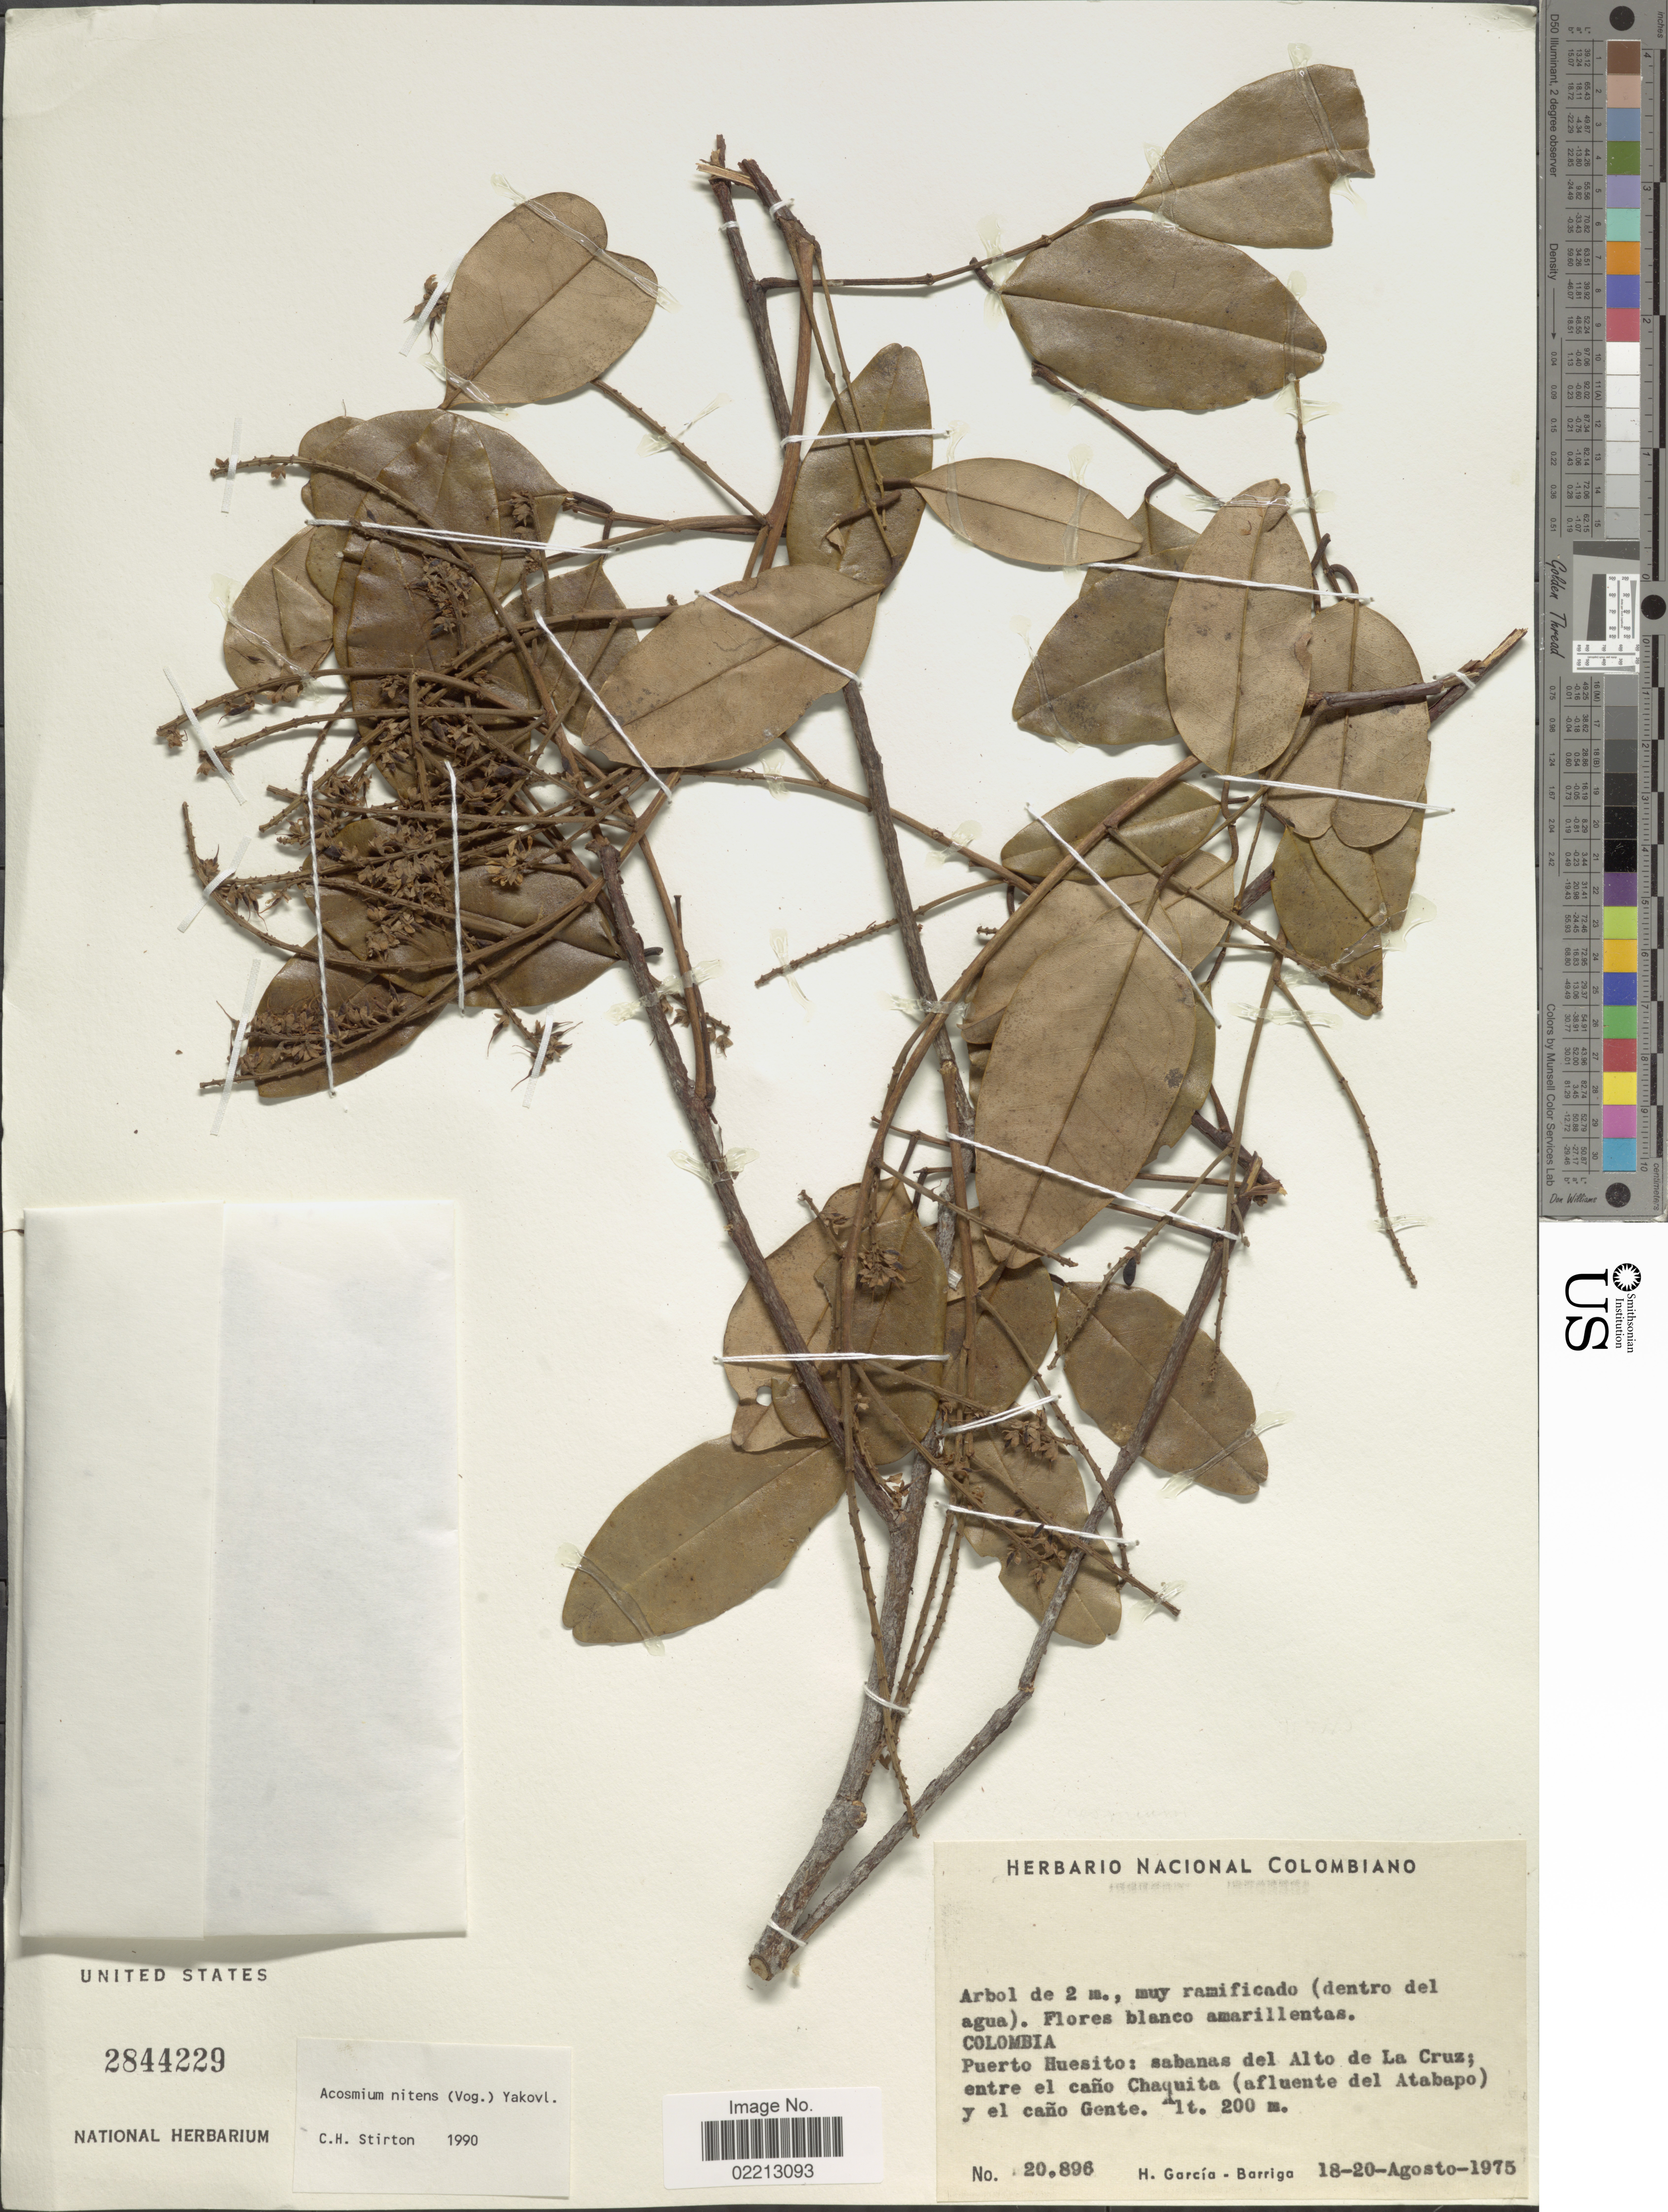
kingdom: Plantae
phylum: Tracheophyta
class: Magnoliopsida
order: Fabales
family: Fabaceae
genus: Acosmium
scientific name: Acosmium nitens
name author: (Vogel) Yakovlev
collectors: H. García Barriga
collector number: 20896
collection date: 1975-08-18/1978-08-20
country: Colombia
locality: Puerto Huesito: sabanas del Alto de la Cruz; entre el cano Chaquita (afluente del Atabapo) y el cano Gente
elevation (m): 200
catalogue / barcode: US 2844229